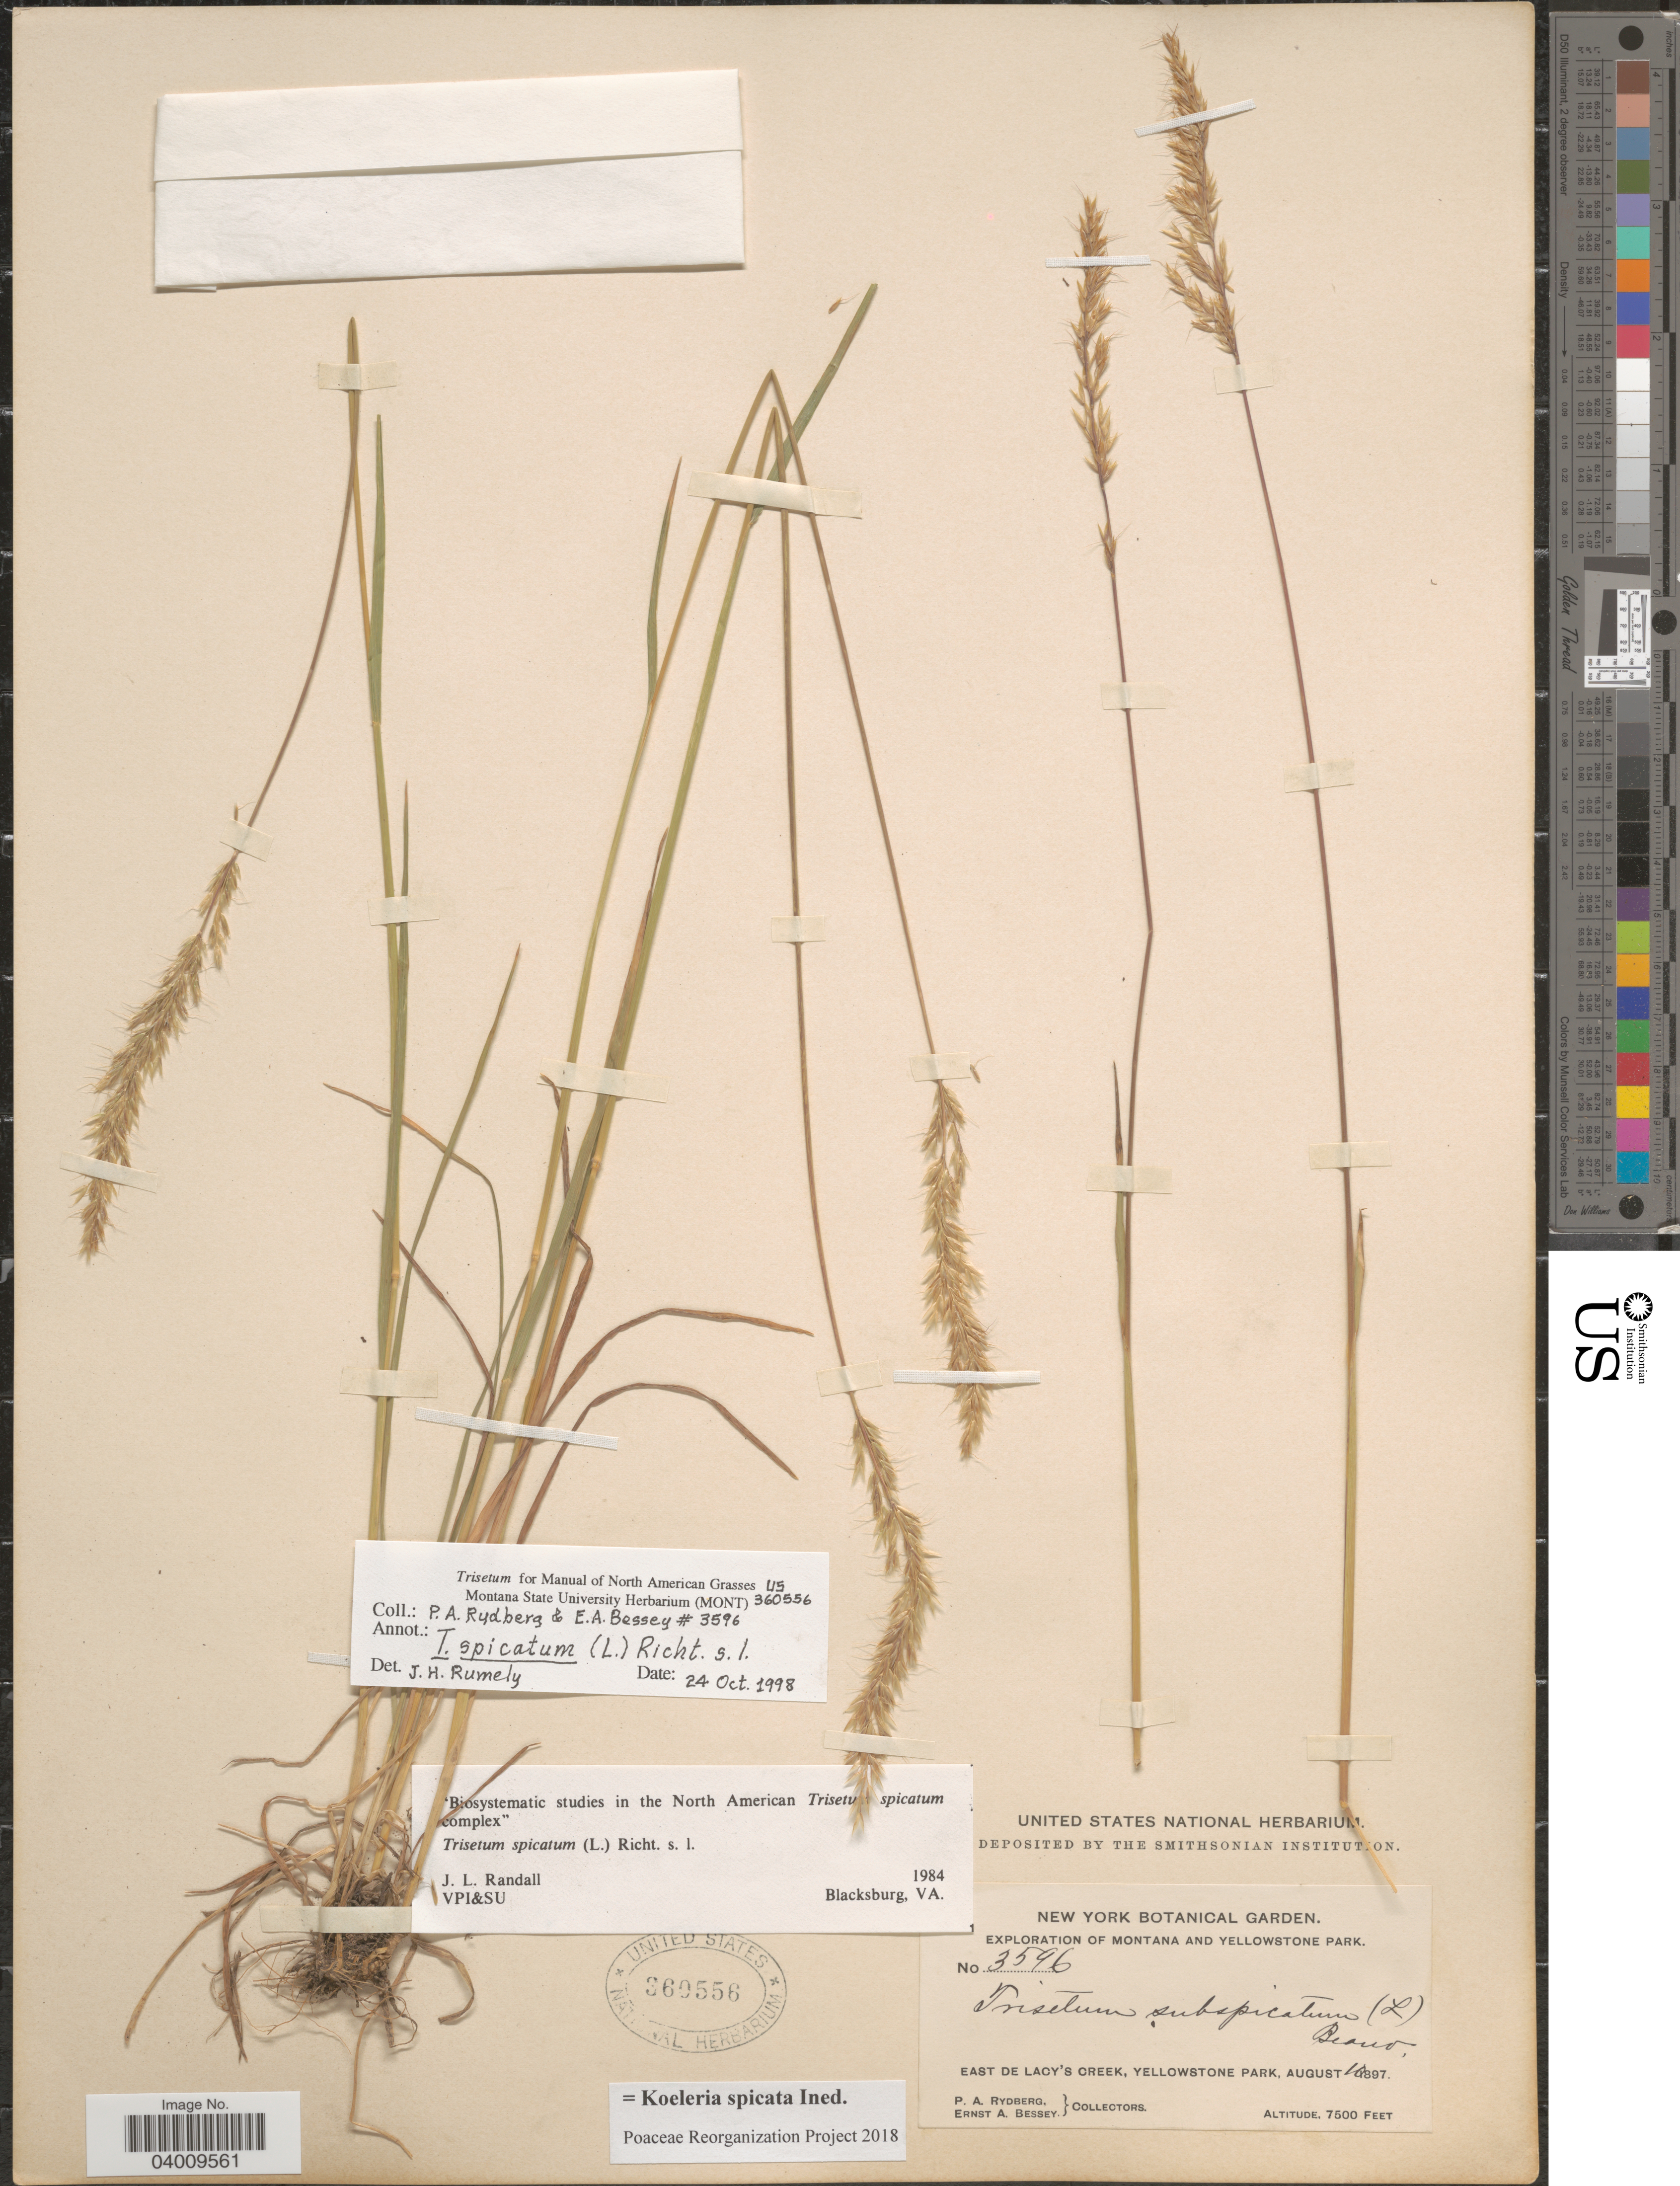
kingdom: Plantae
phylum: Tracheophyta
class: Liliopsida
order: Poales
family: Poaceae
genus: Koeleria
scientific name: Koeleria spicata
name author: (L.) Barberá et al.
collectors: P. A. Rydberg & E. A. Bessey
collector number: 3596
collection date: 1897-08-10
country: United States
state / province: Wyoming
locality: East of Lacy's Creek, Yellowstone Park.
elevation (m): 2286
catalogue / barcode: US 360556